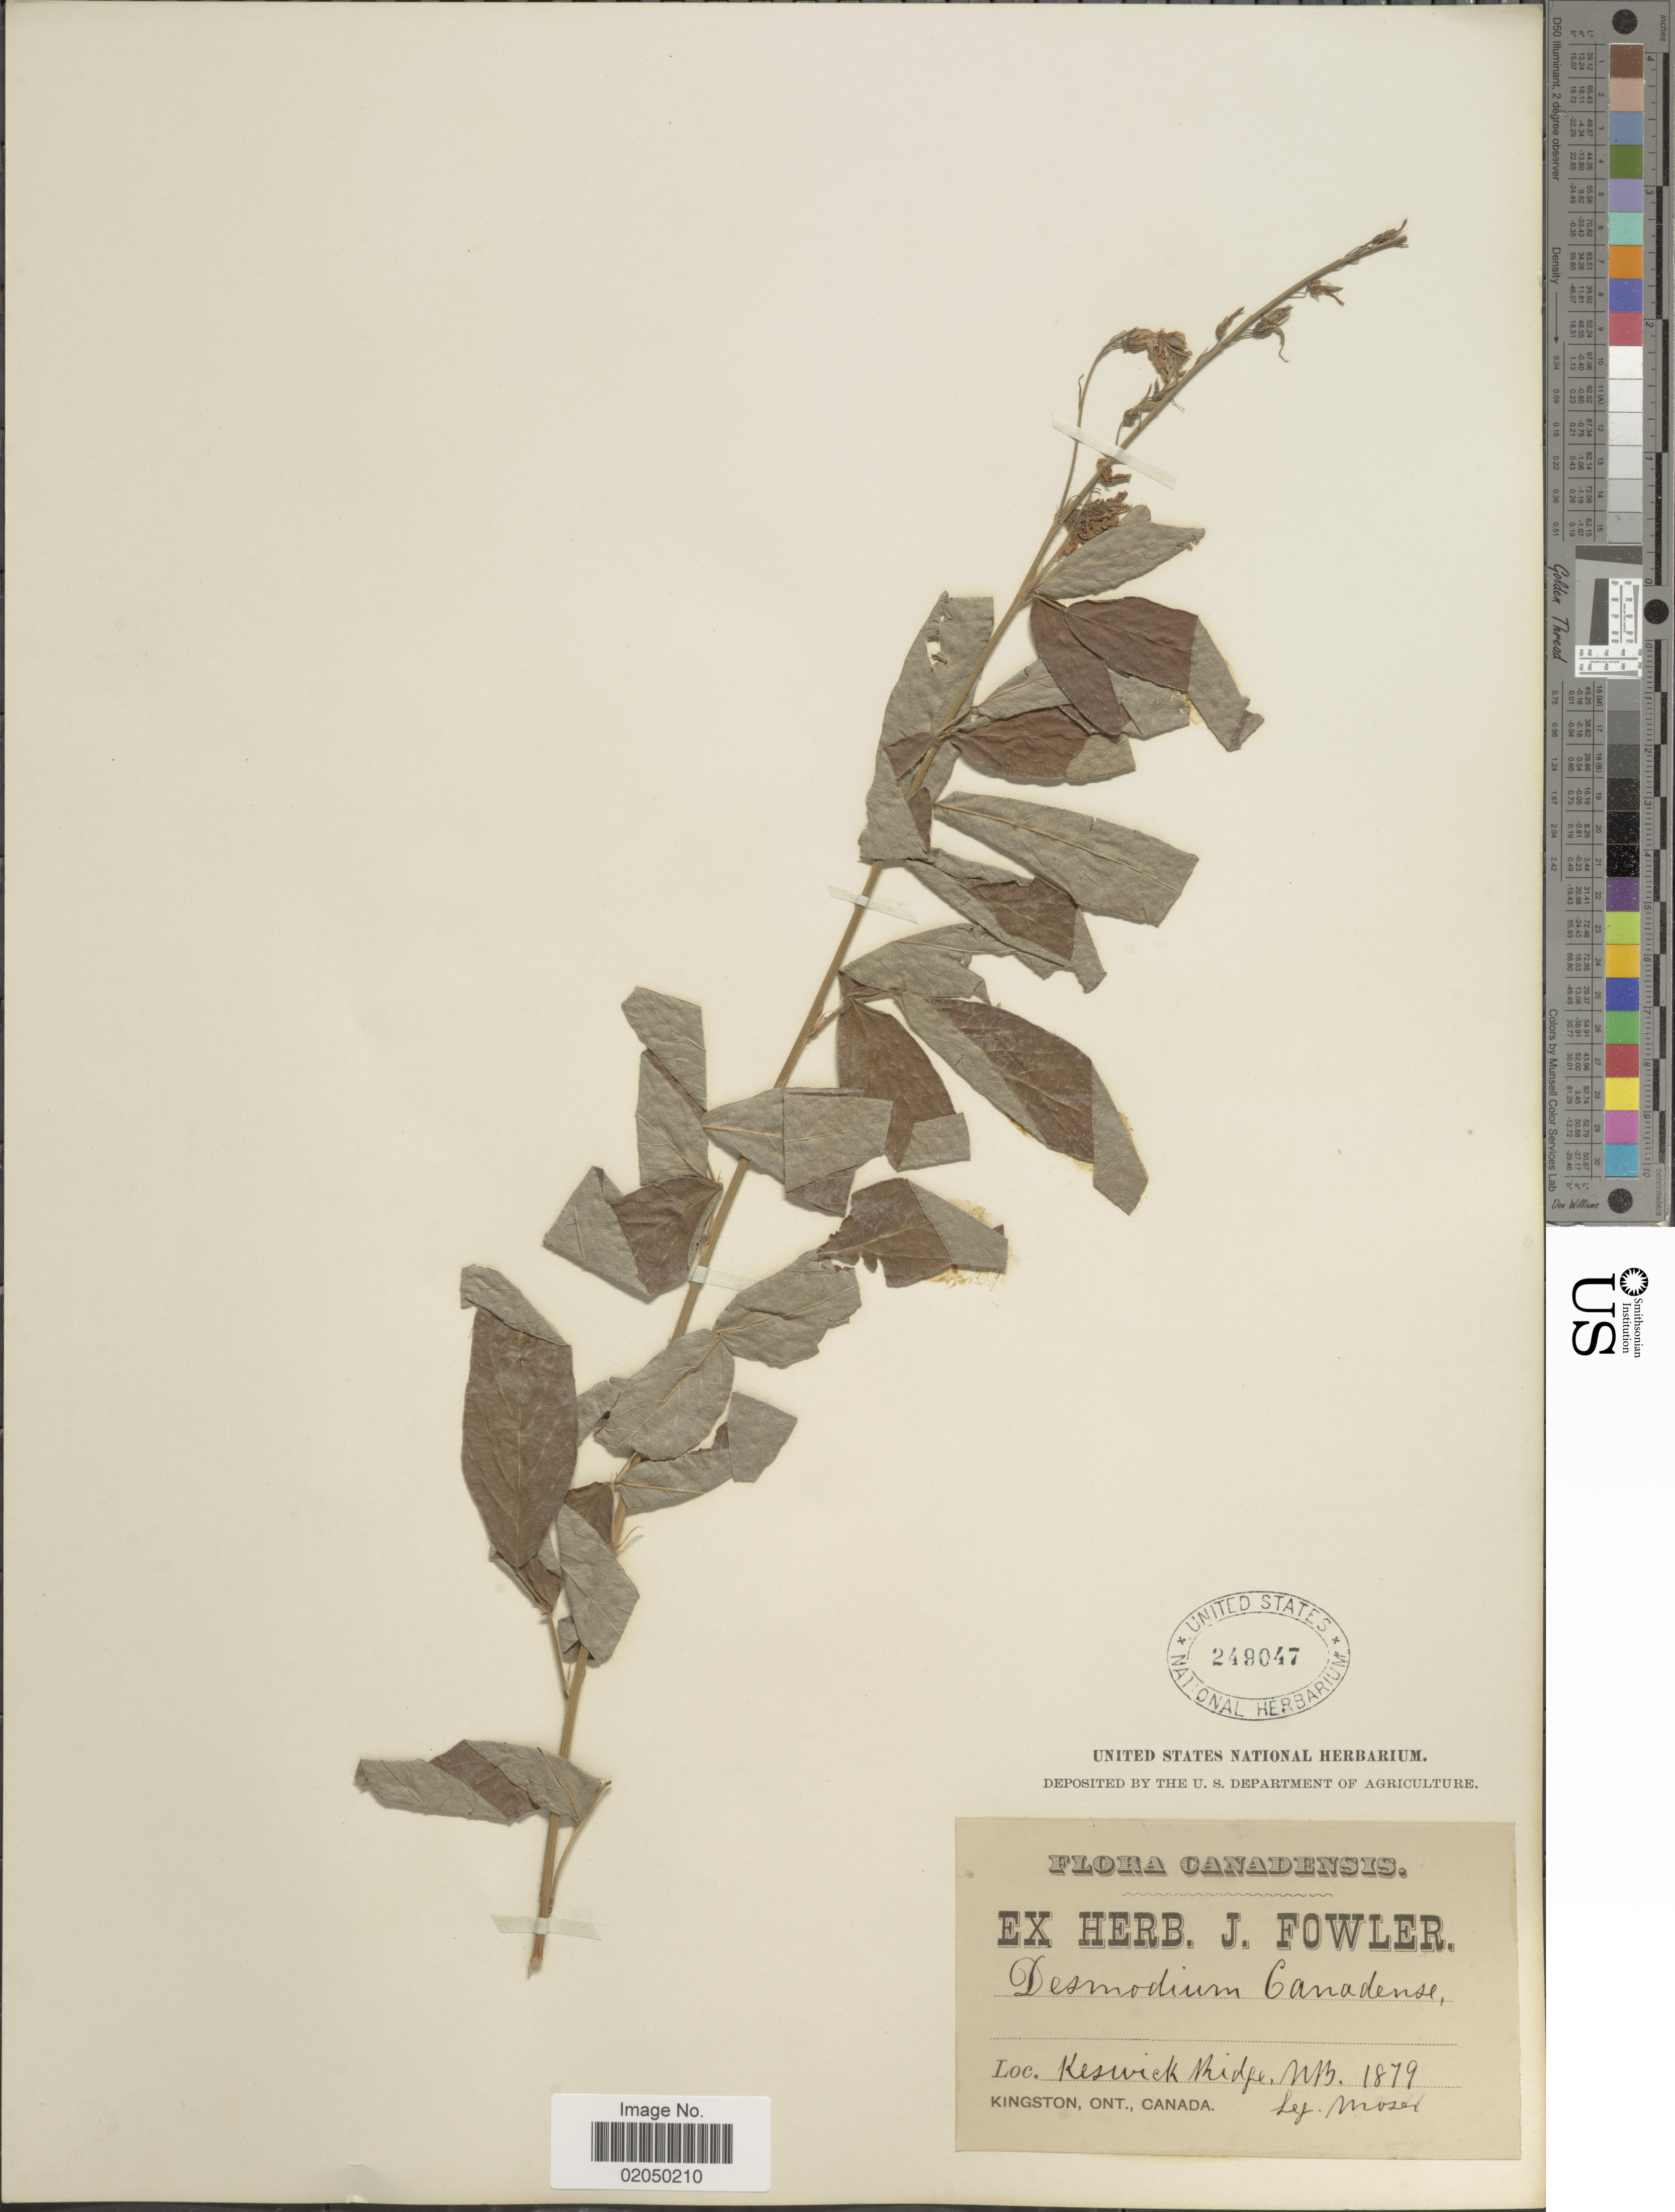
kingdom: Plantae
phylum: Tracheophyta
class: Magnoliopsida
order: Fabales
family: Fabaceae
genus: Desmodium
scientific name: Desmodium canadense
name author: (L.) DC.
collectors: Moser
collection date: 1879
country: Canada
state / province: New Brunswick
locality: Keswick Ridge, NB.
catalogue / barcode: US 249047